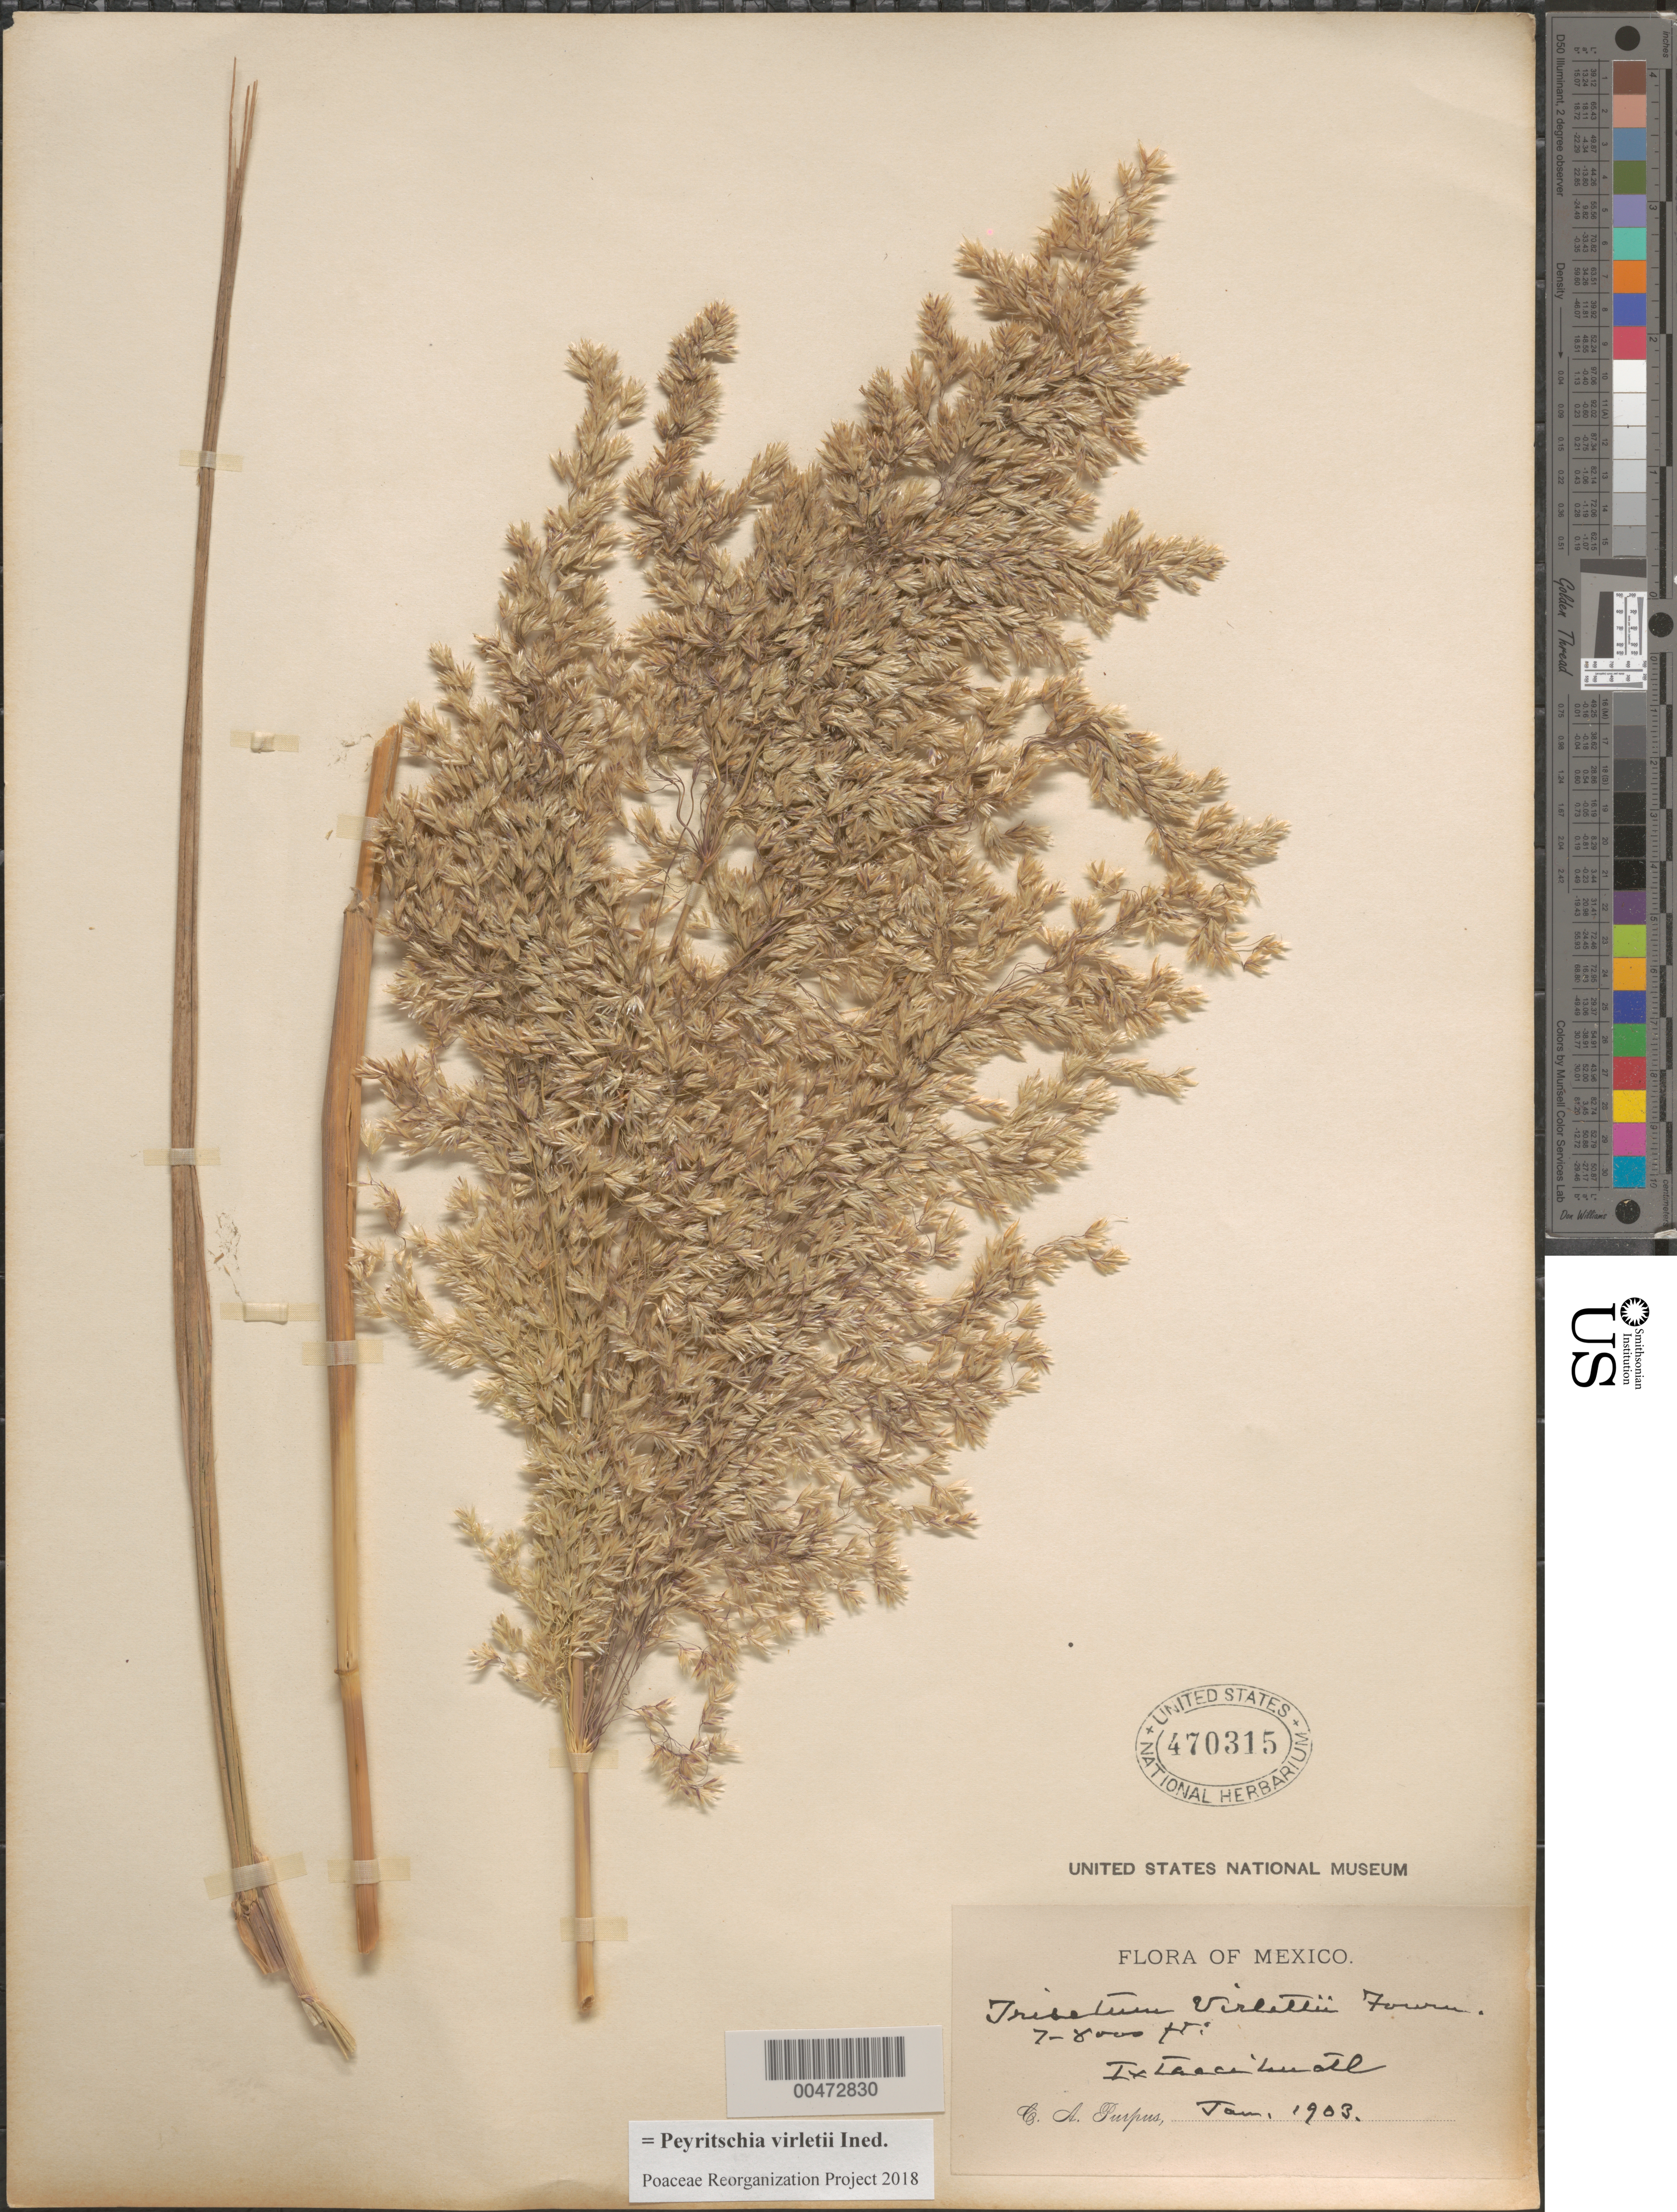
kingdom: Plantae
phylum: Tracheophyta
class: Liliopsida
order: Poales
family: Poaceae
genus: Peyritschia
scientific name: Peyritschia virletii ined.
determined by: Poaceae Reorganization Project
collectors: C. A. Purpus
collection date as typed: Jan 1903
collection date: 1903-01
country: Mexico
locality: Ixtaccihuatl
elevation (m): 2134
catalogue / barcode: US 470315